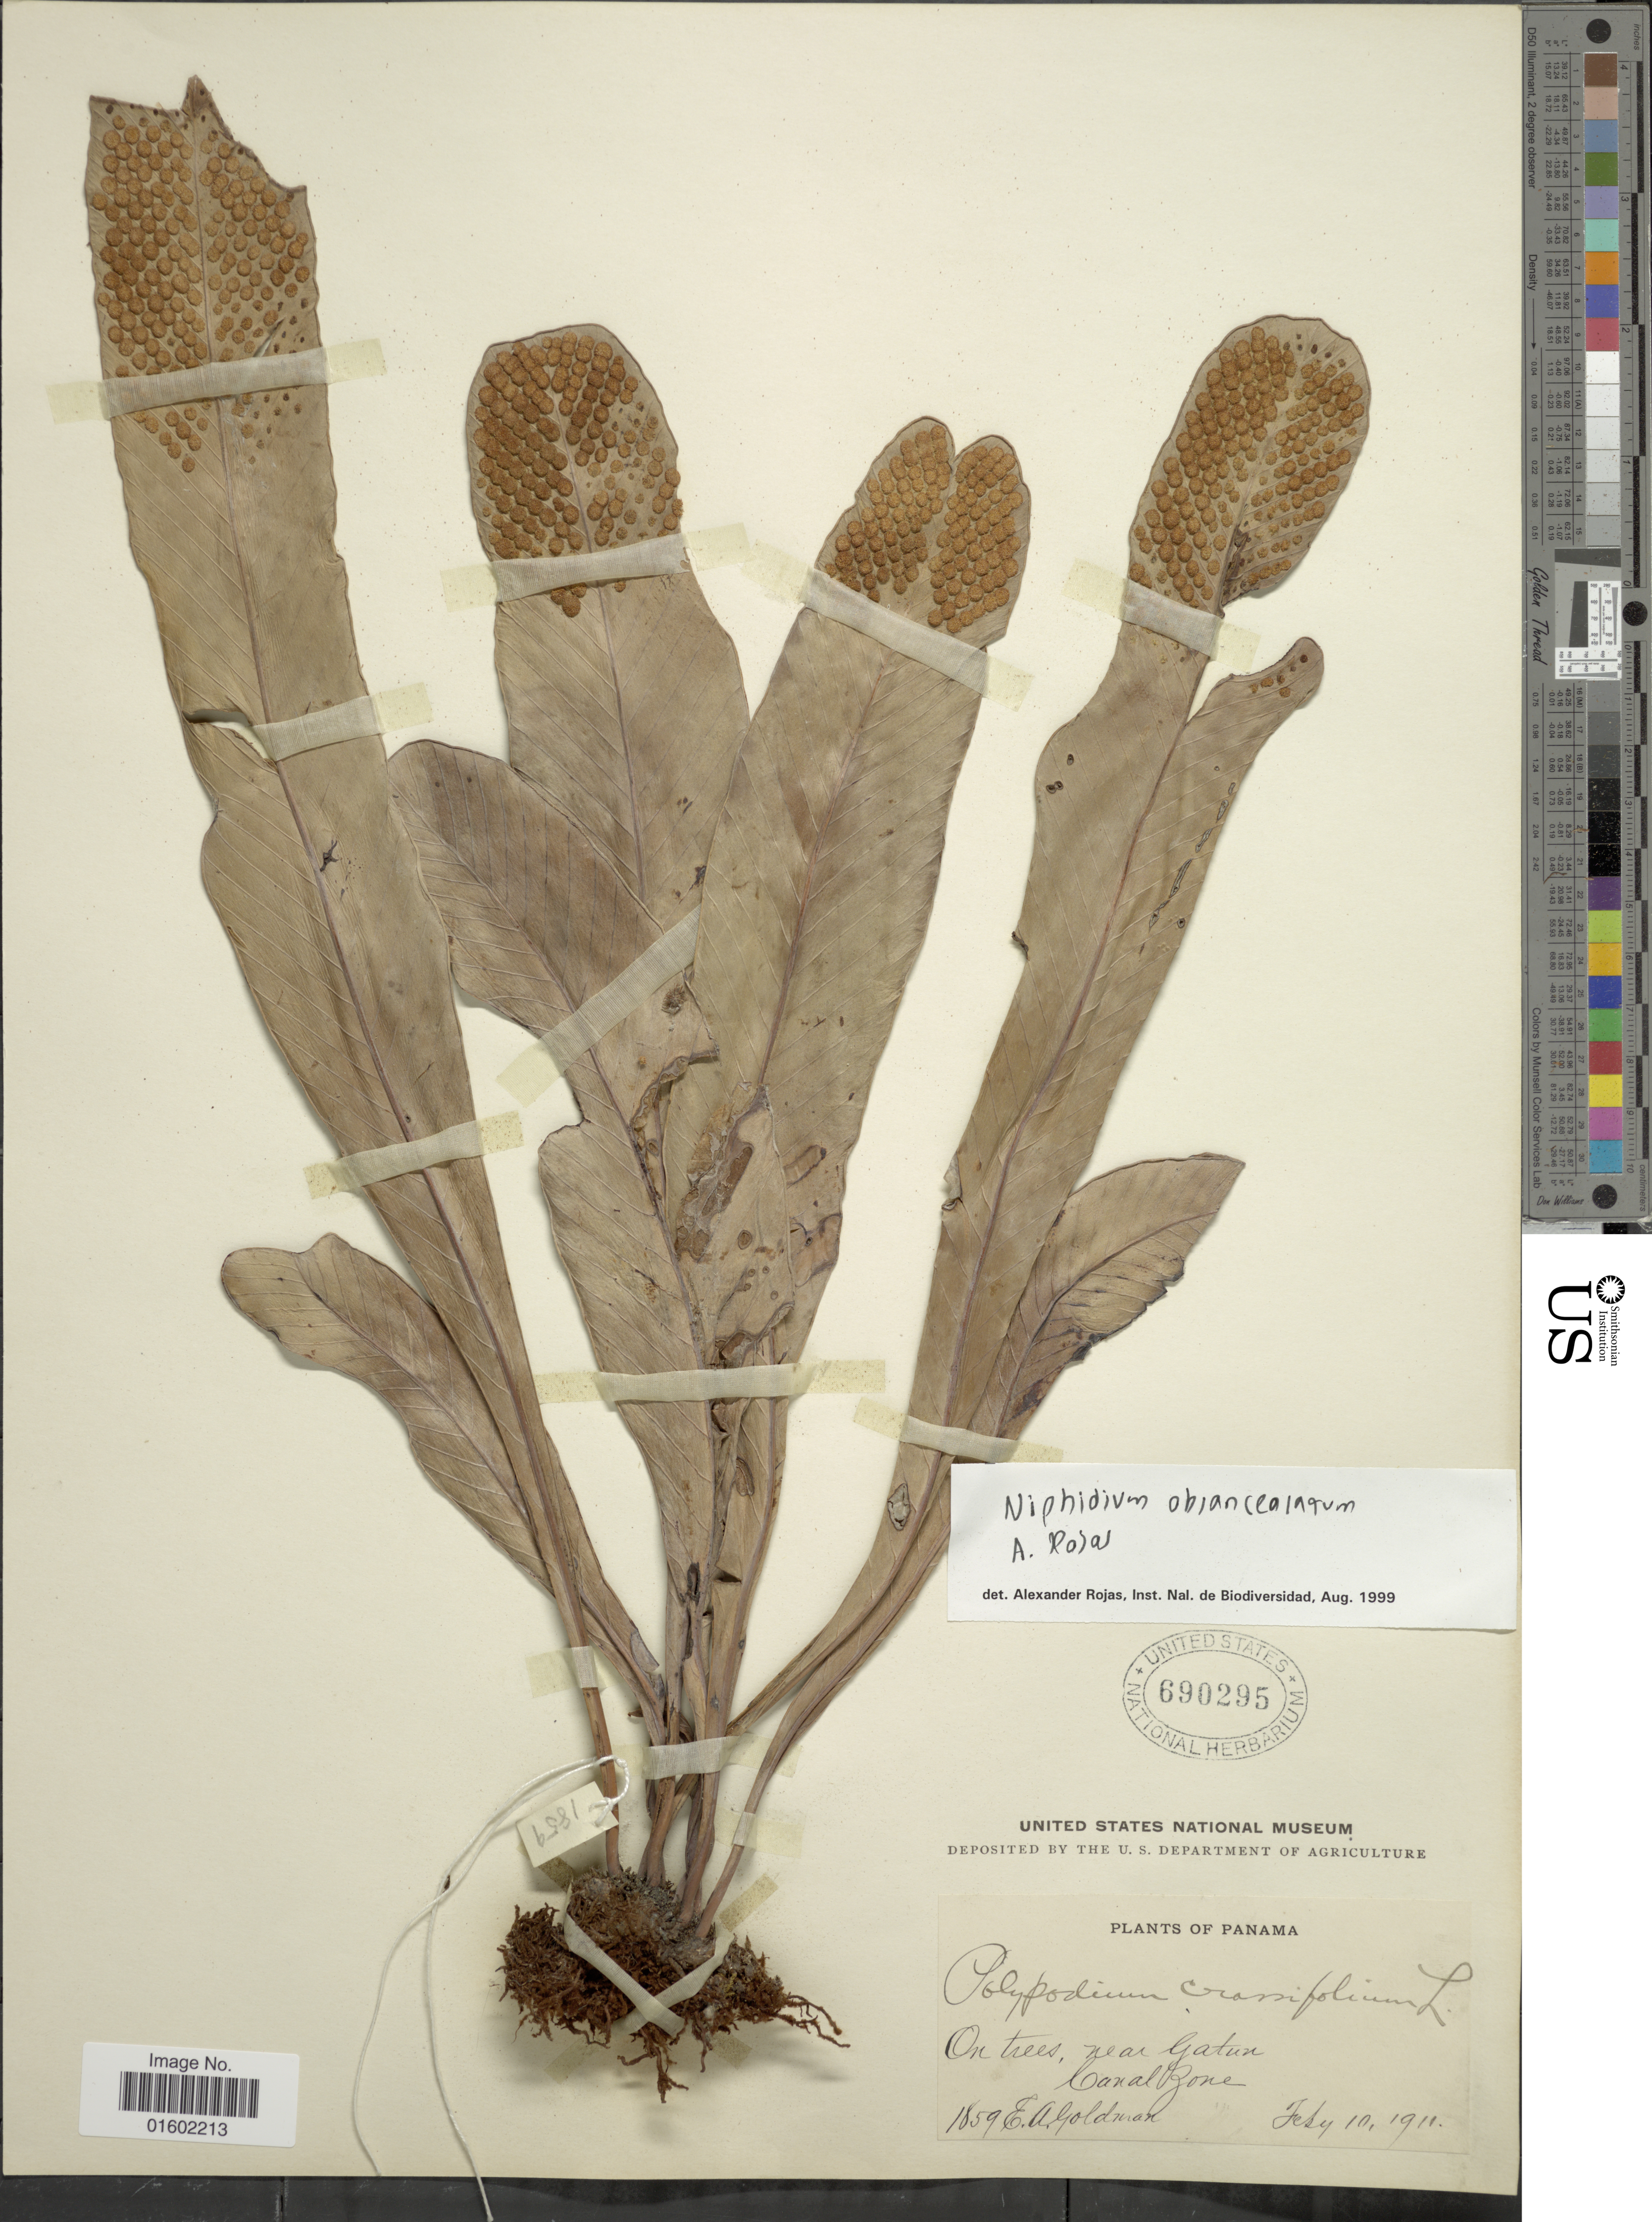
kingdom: Plantae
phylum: Tracheophyta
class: Polypodiopsida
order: Polypodiales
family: Polypodiaceae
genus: Niphidium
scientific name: Niphidium crassifolium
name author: (L.) Lellinger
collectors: E. A. Goldman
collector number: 1859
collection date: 1911-02-10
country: Panama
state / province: Colón / Panamá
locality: Canal Zone, near Gatun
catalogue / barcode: US 690295